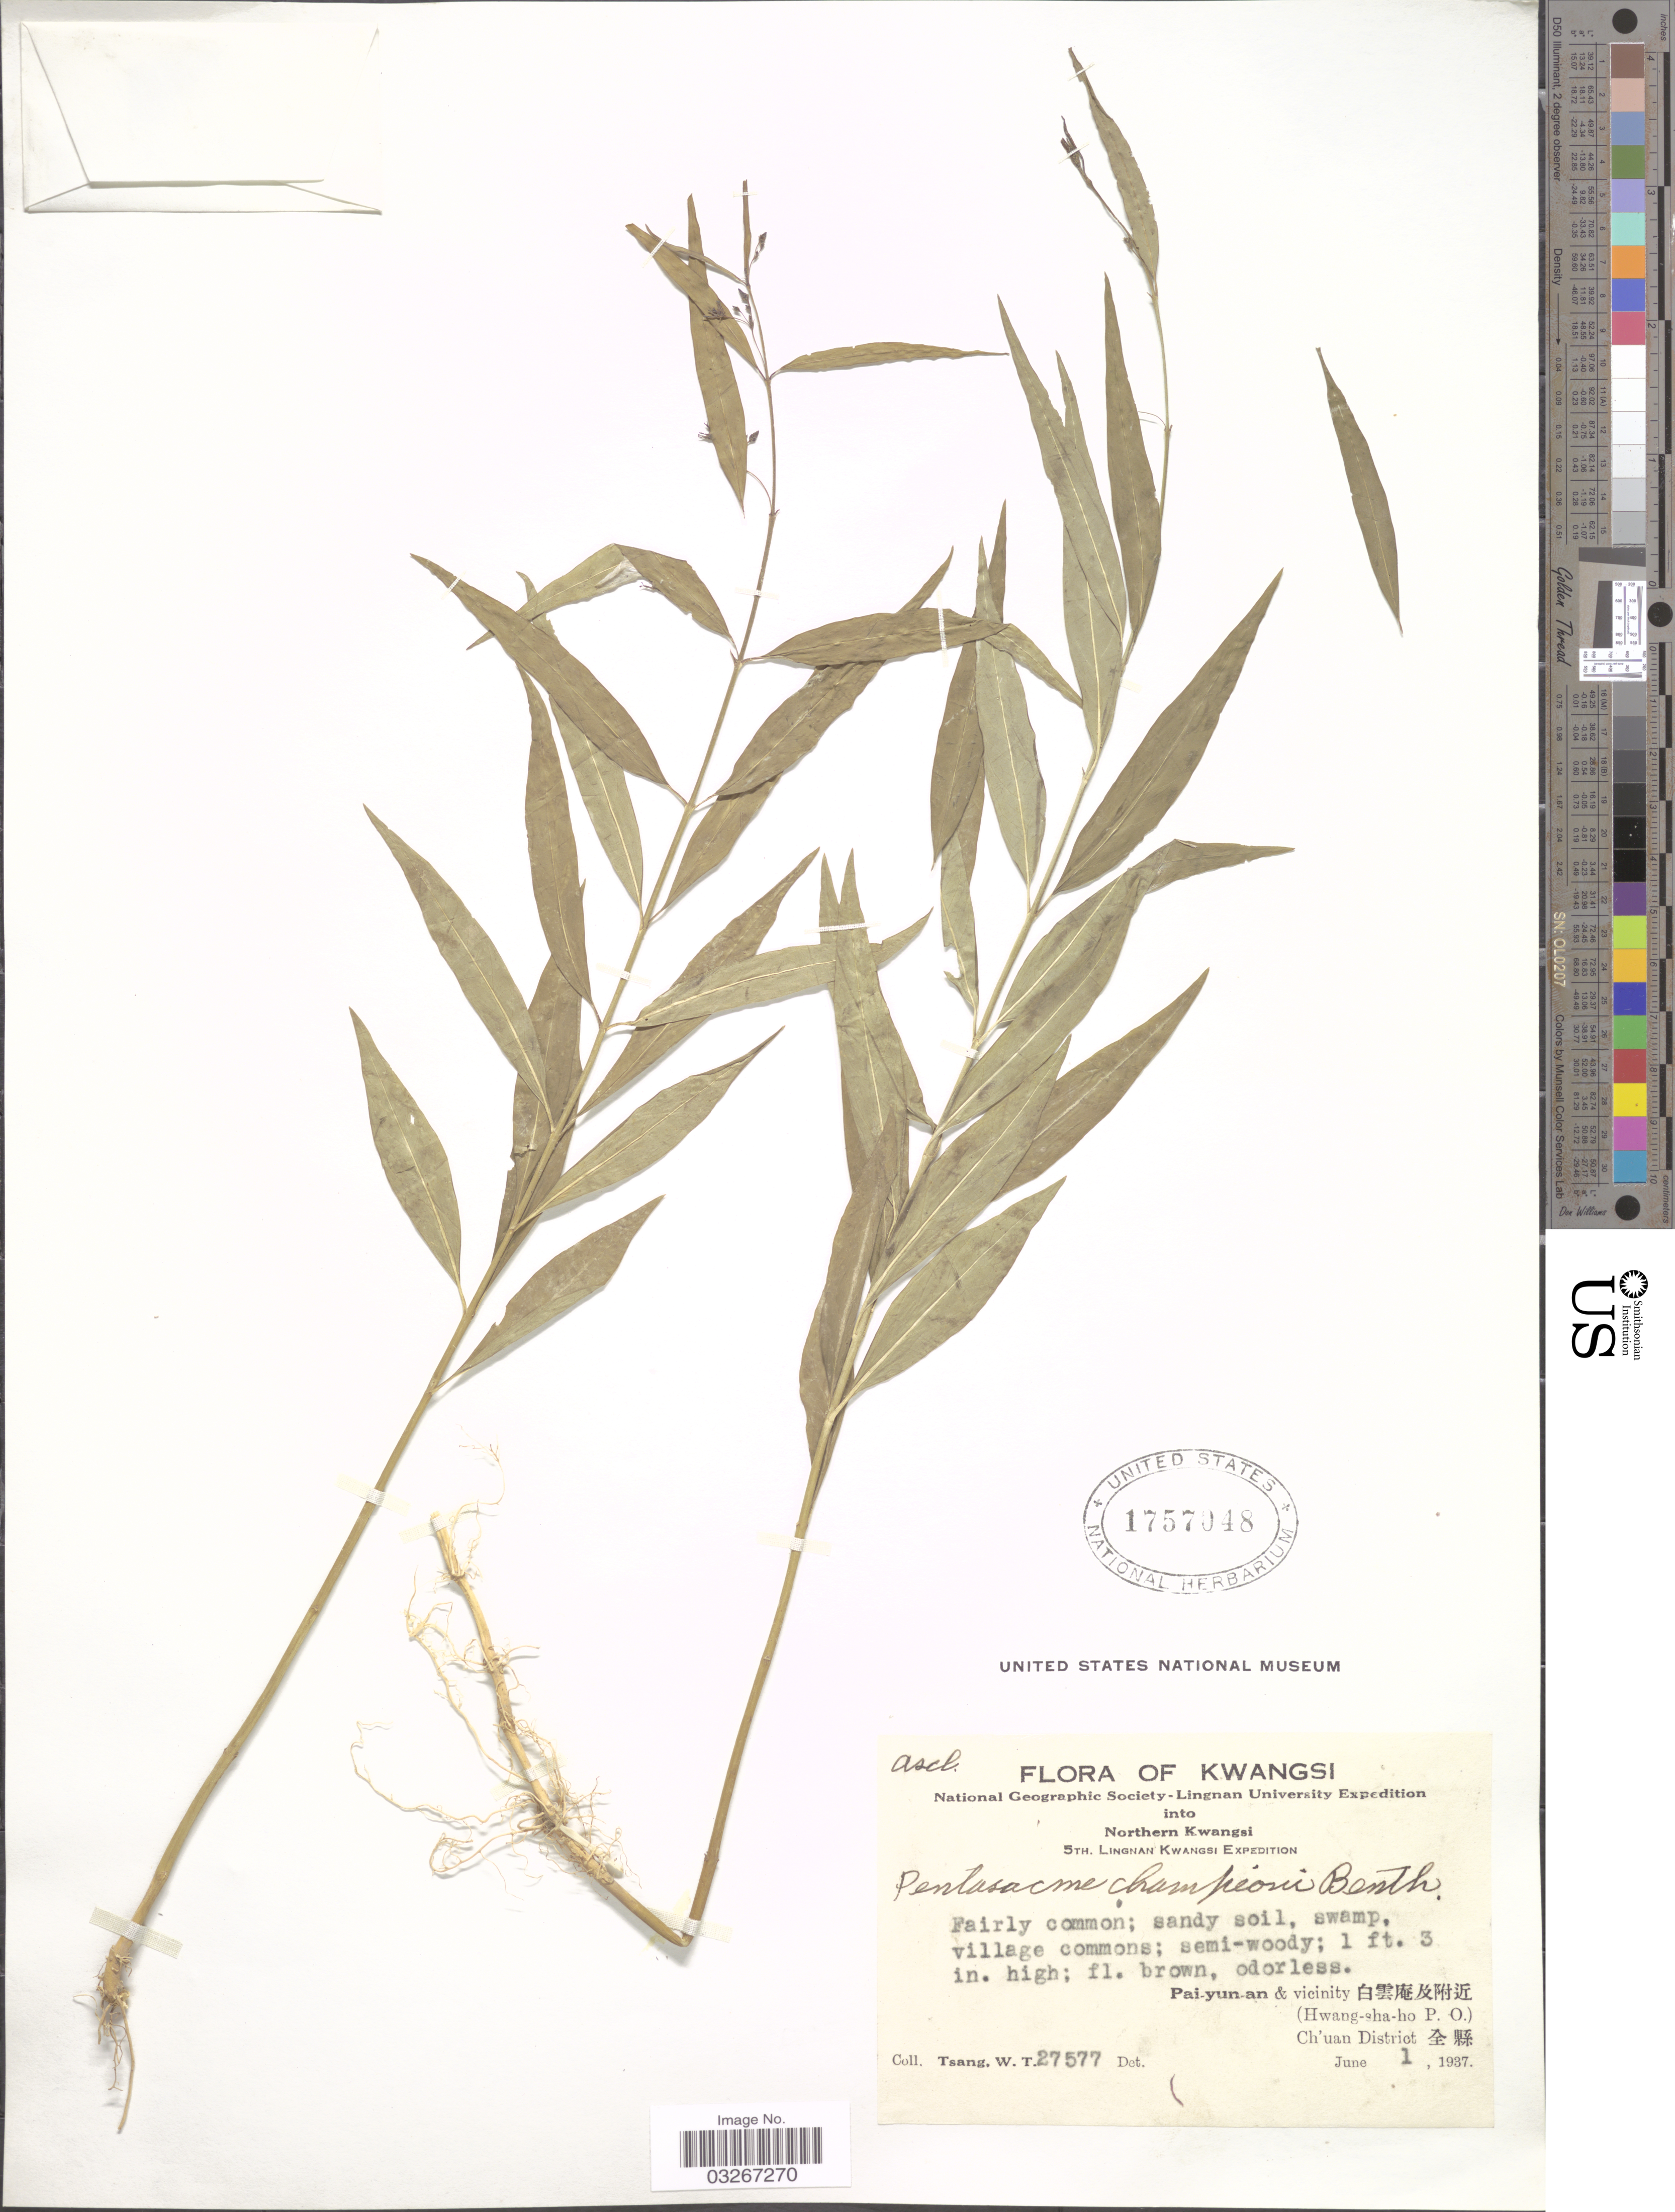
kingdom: Plantae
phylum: Tracheophyta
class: Magnoliopsida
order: Gentianales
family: Apocynaceae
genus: Pentasacme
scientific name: Pentasacme caudatum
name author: Wall. ex Wight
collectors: W. T. Tsang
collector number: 27577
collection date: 1937-06-01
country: China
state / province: Guangxi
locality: Kwangsi. Northern Kwangsi. Pai-yun-an & vicinity X. (Hwang-sha-ho P. O.) Ch'uan District X.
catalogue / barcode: US 1757048